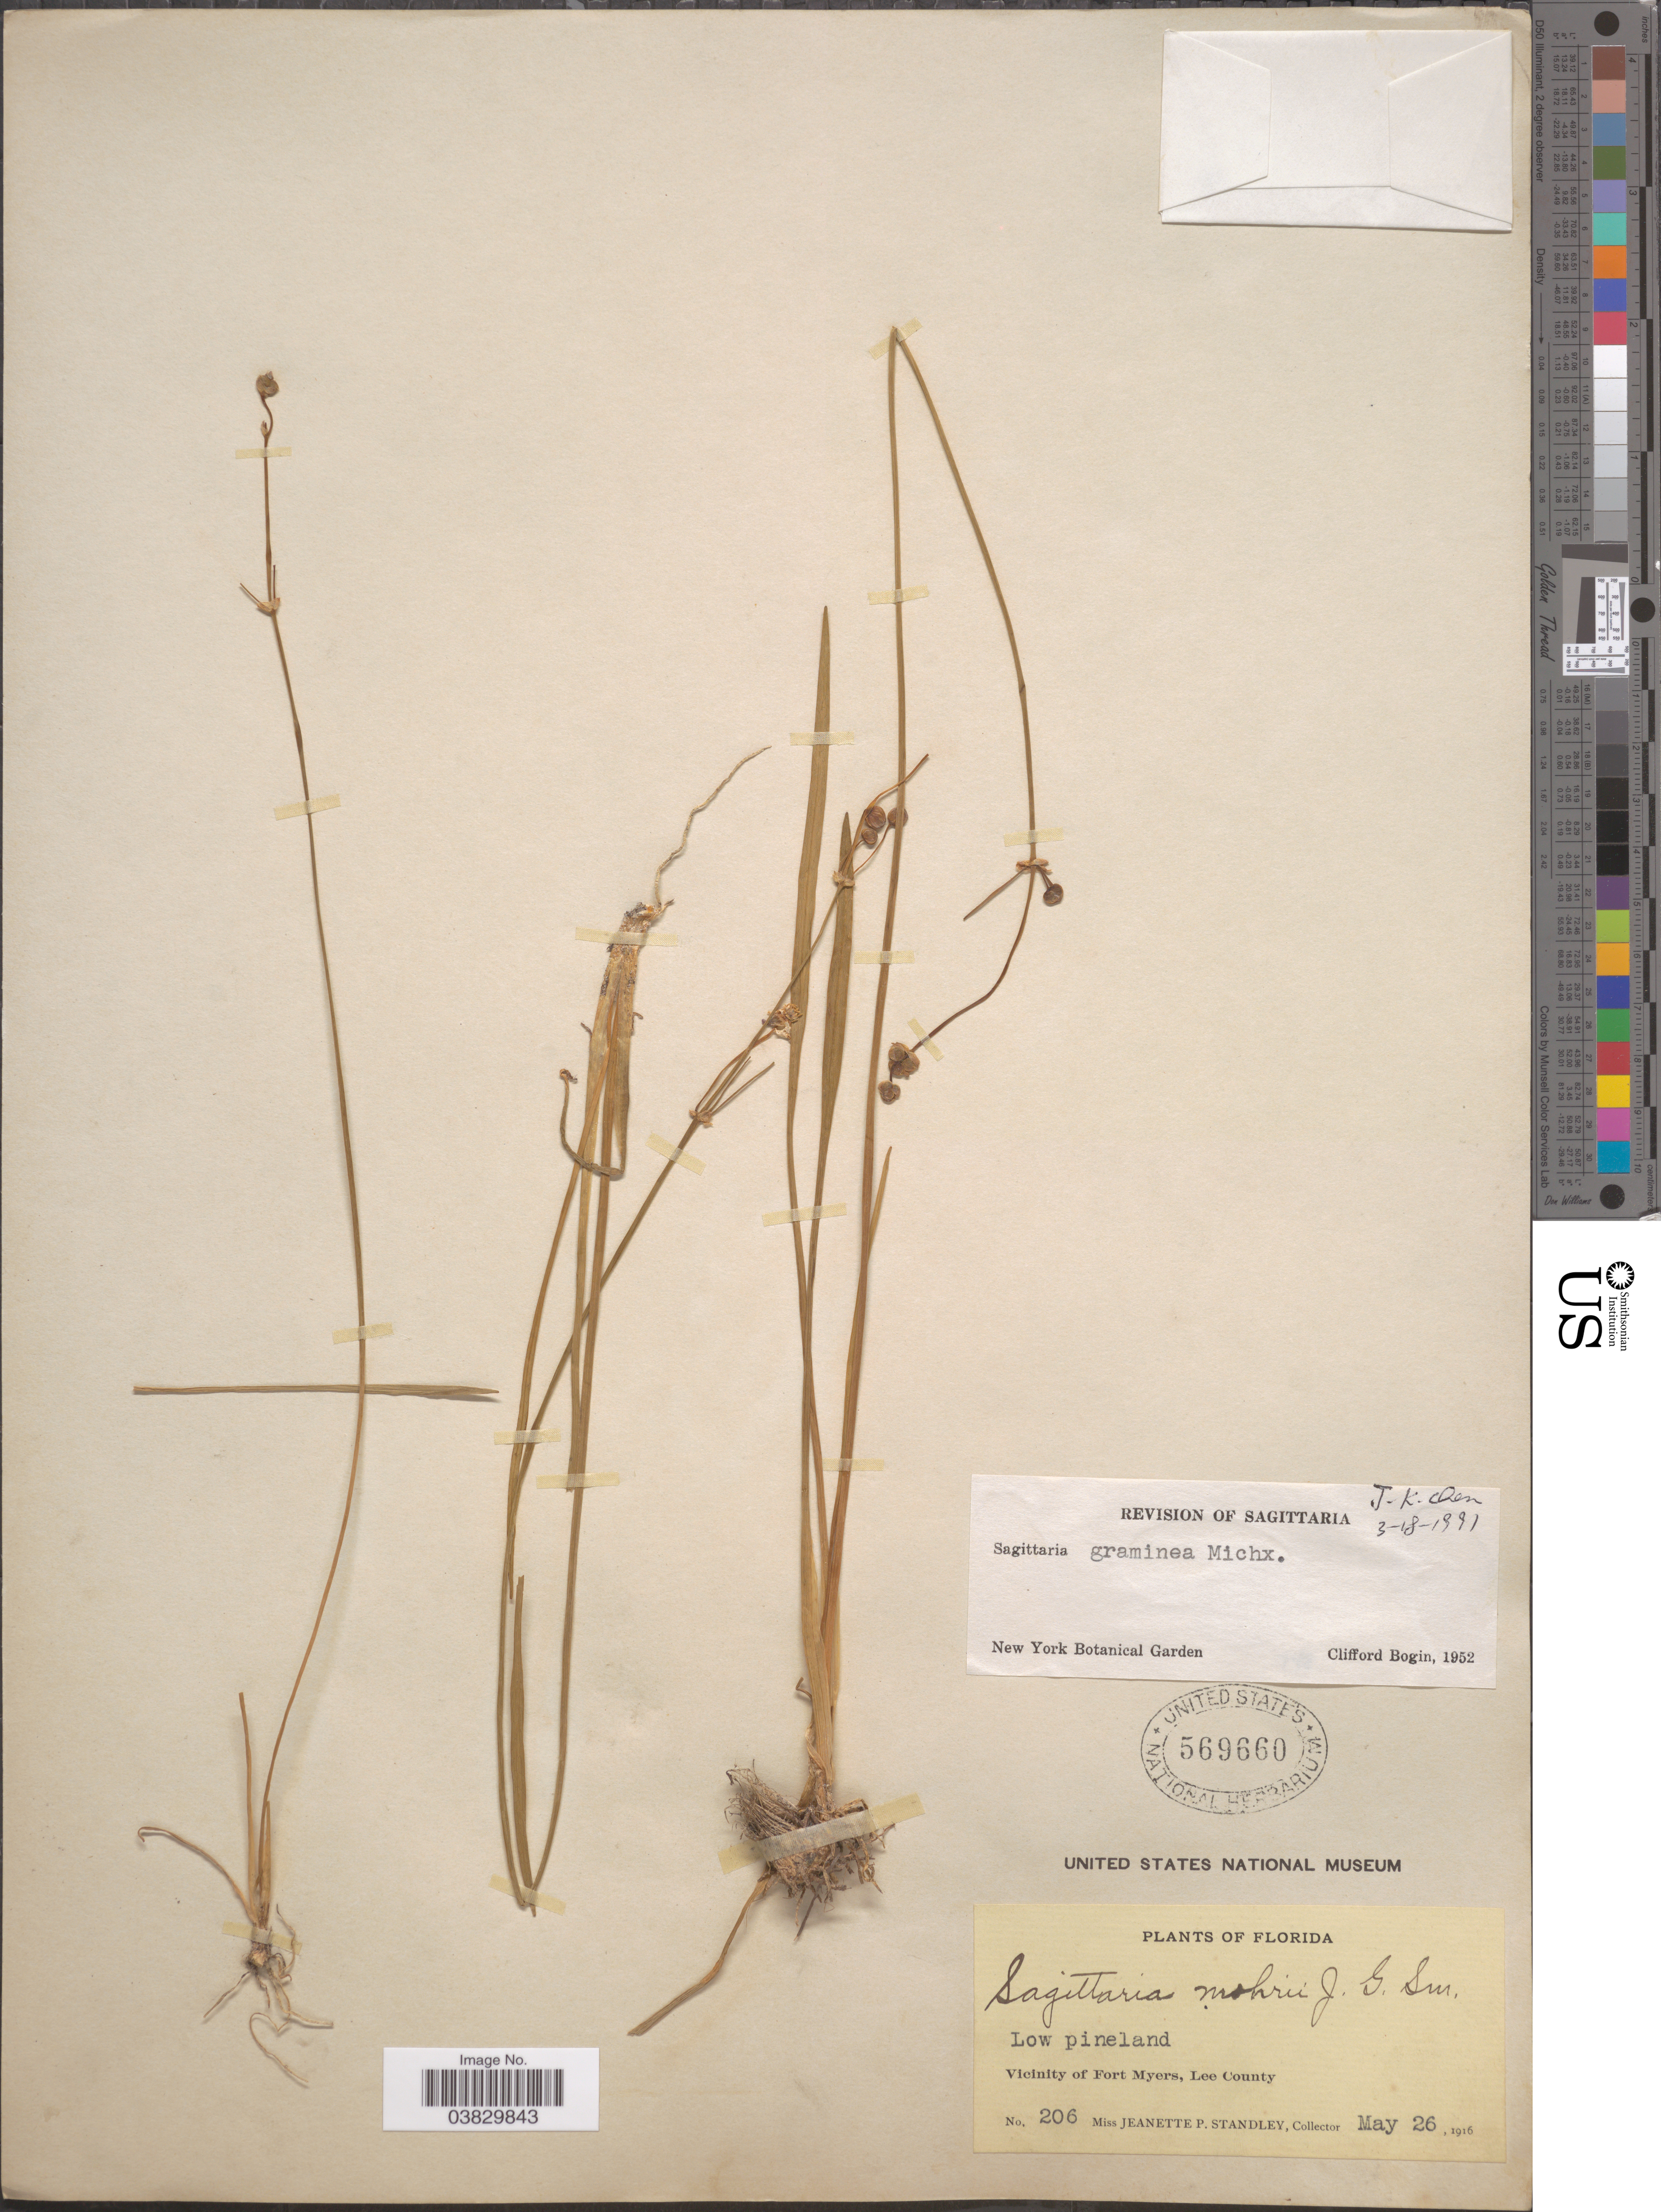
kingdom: Plantae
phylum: Tracheophyta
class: Liliopsida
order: Alismatales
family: Alismataceae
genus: Sagittaria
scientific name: Sagittaria graminea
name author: Michx.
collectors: J. P. Standley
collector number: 206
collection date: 1916-05-26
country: United States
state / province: Florida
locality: Vicinity of Fort Myers, Lee County.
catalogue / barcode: US 569660